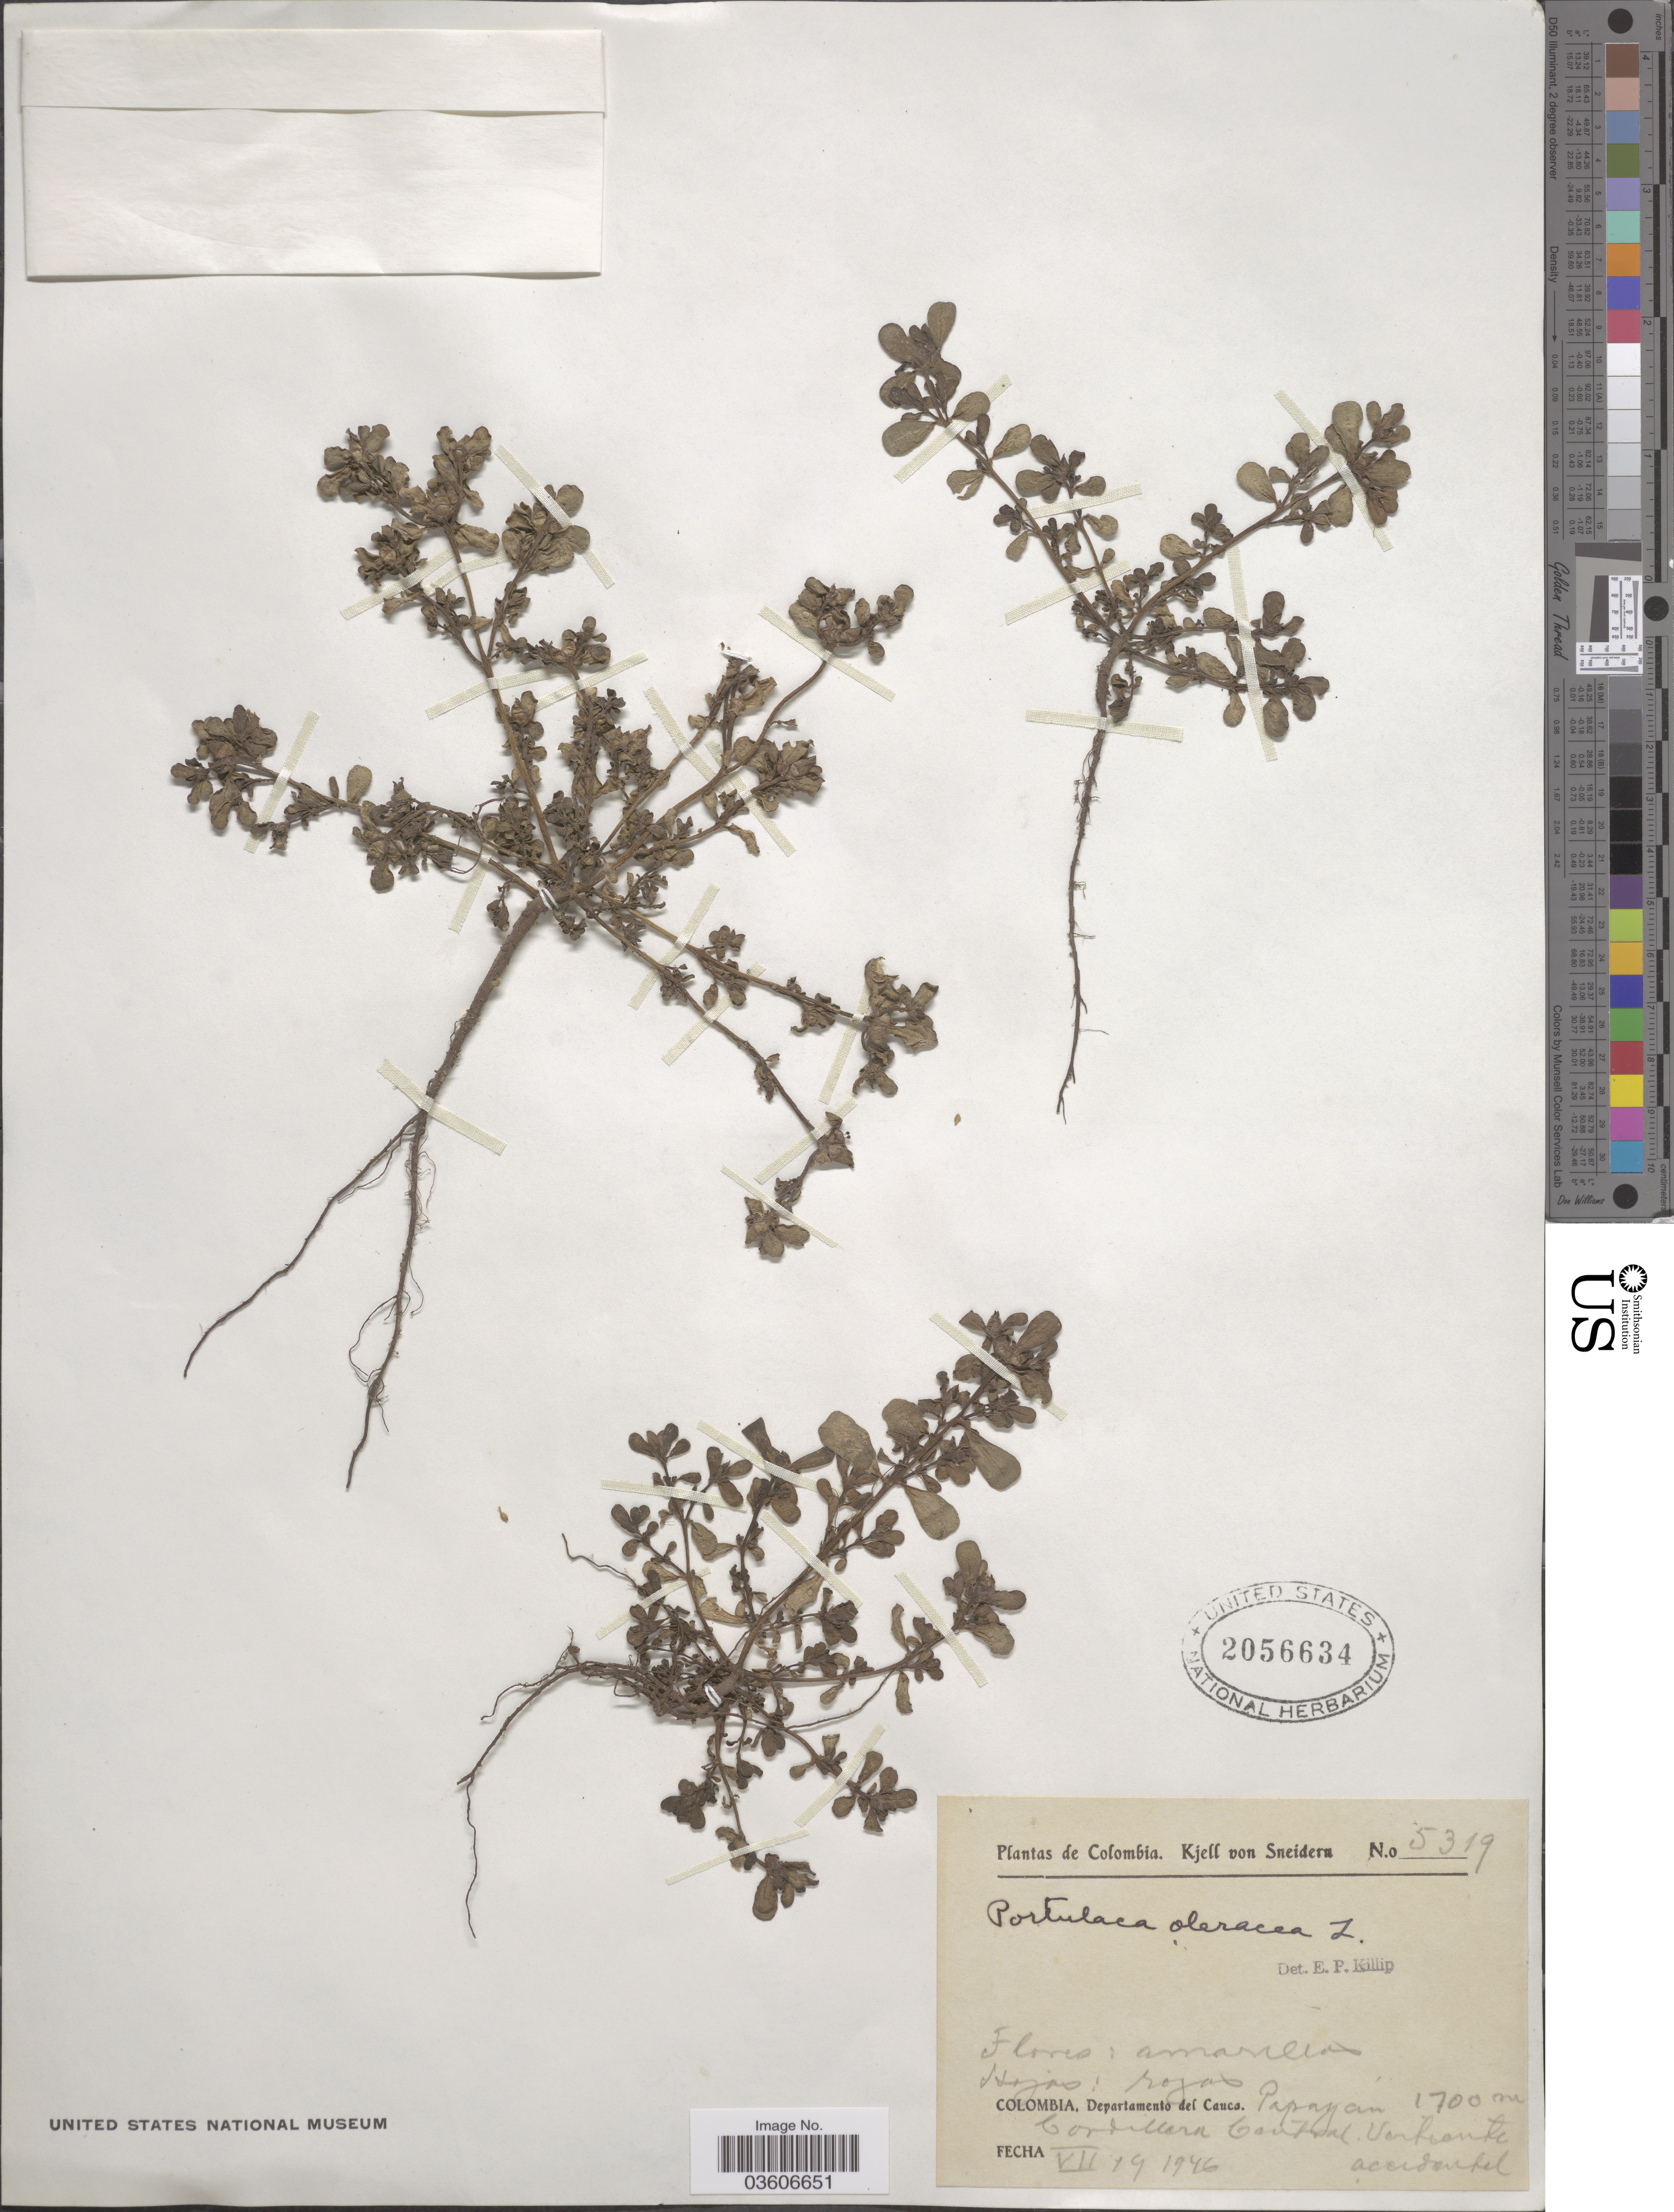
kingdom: Plantae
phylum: Tracheophyta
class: Magnoliopsida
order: Caryophyllales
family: Portulacaceae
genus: Portulaca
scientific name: Portulaca oleracea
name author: L.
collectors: K. von Sneidern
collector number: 5319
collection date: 1946-07-19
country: Colombia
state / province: Cauca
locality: Departamento del Cauca. Popayán. Cordillera Central. Vertiente occidental.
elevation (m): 1700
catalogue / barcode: US 2056634